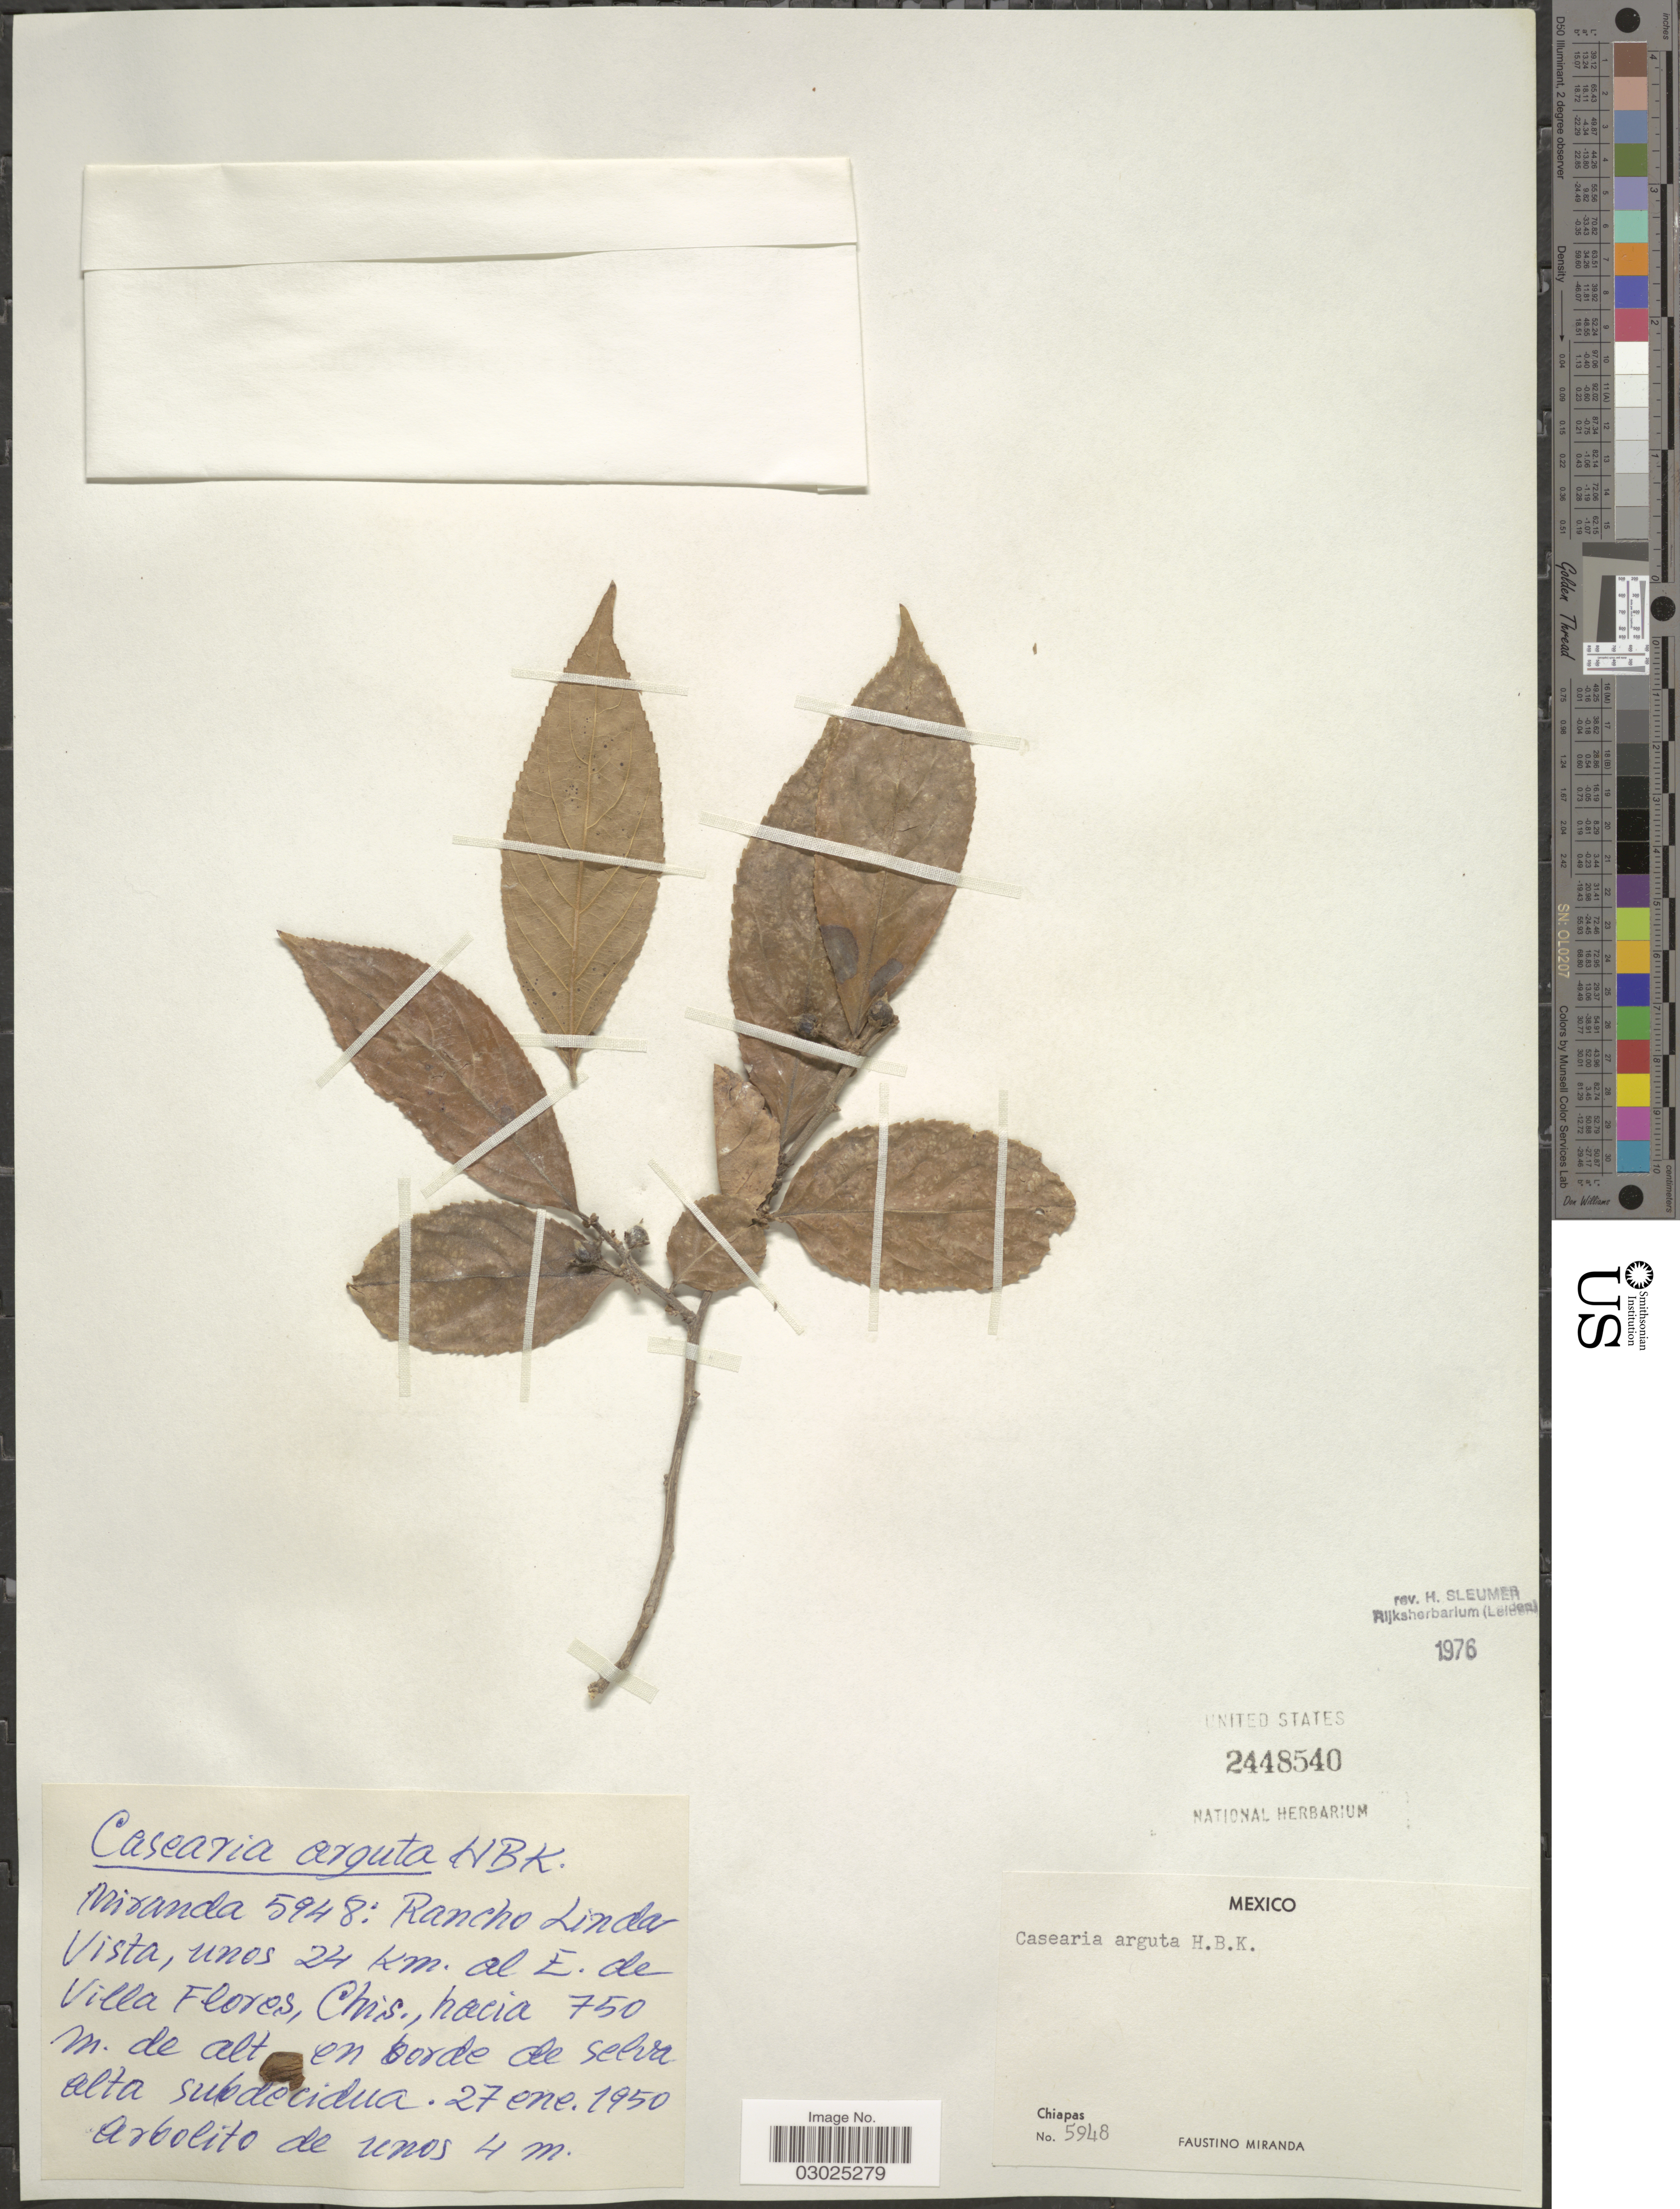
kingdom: Plantae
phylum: Tracheophyta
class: Magnoliopsida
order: Malpighiales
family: Salicaceae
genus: Casearia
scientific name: Casearia arguta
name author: Kunth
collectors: F. Miranda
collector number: Miranda 5948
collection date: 1950-01-27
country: Mexico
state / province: Chiapas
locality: Rancho Linda Vista, unos 24 Km. al E. de Villa Flores.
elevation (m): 750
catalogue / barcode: US 2448540